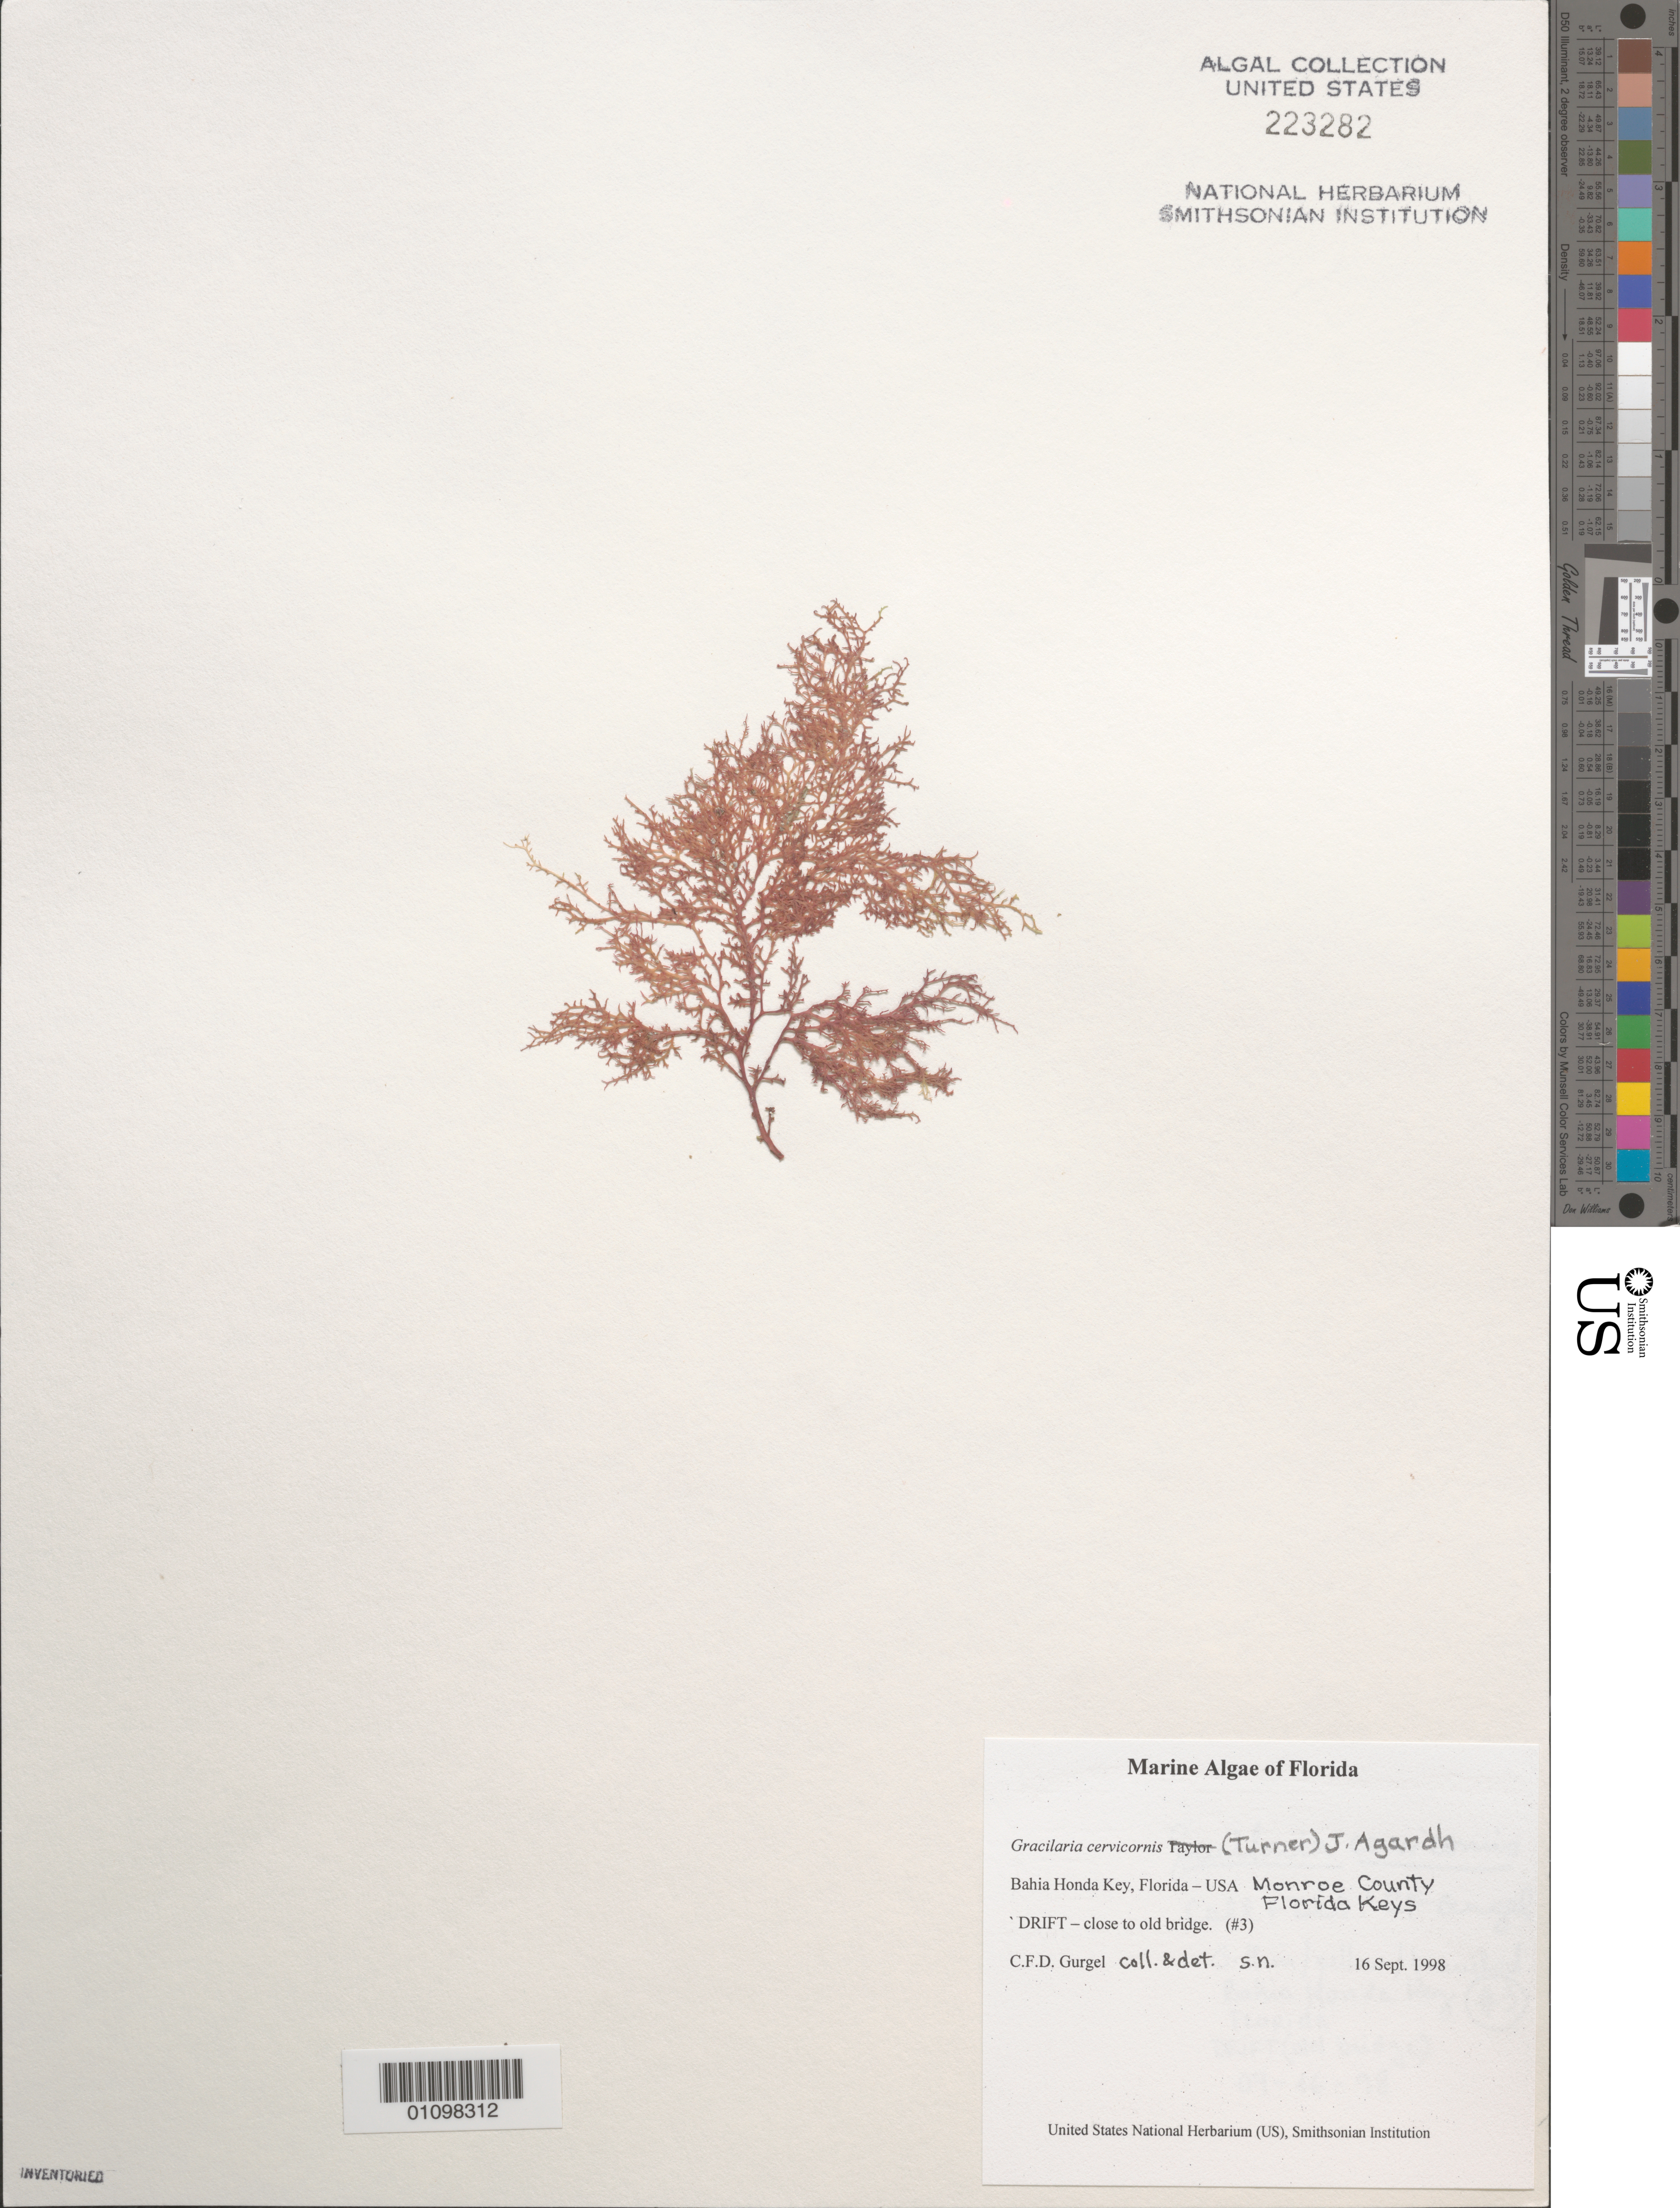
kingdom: Plantae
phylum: Rhodophyta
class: Florideophyceae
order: Gracilariales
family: Gracilariaceae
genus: Gracilaria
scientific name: Gracilaria cervicornis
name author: (Turner) J. Agardh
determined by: Gurgel, C. F. D.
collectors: C. Gurgel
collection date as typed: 16 Sep 1998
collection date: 1998-09-16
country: United States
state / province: Florida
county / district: Monroe County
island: Bahia Honda Key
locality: Drift-close to old bridge (#3)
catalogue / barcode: US 223282